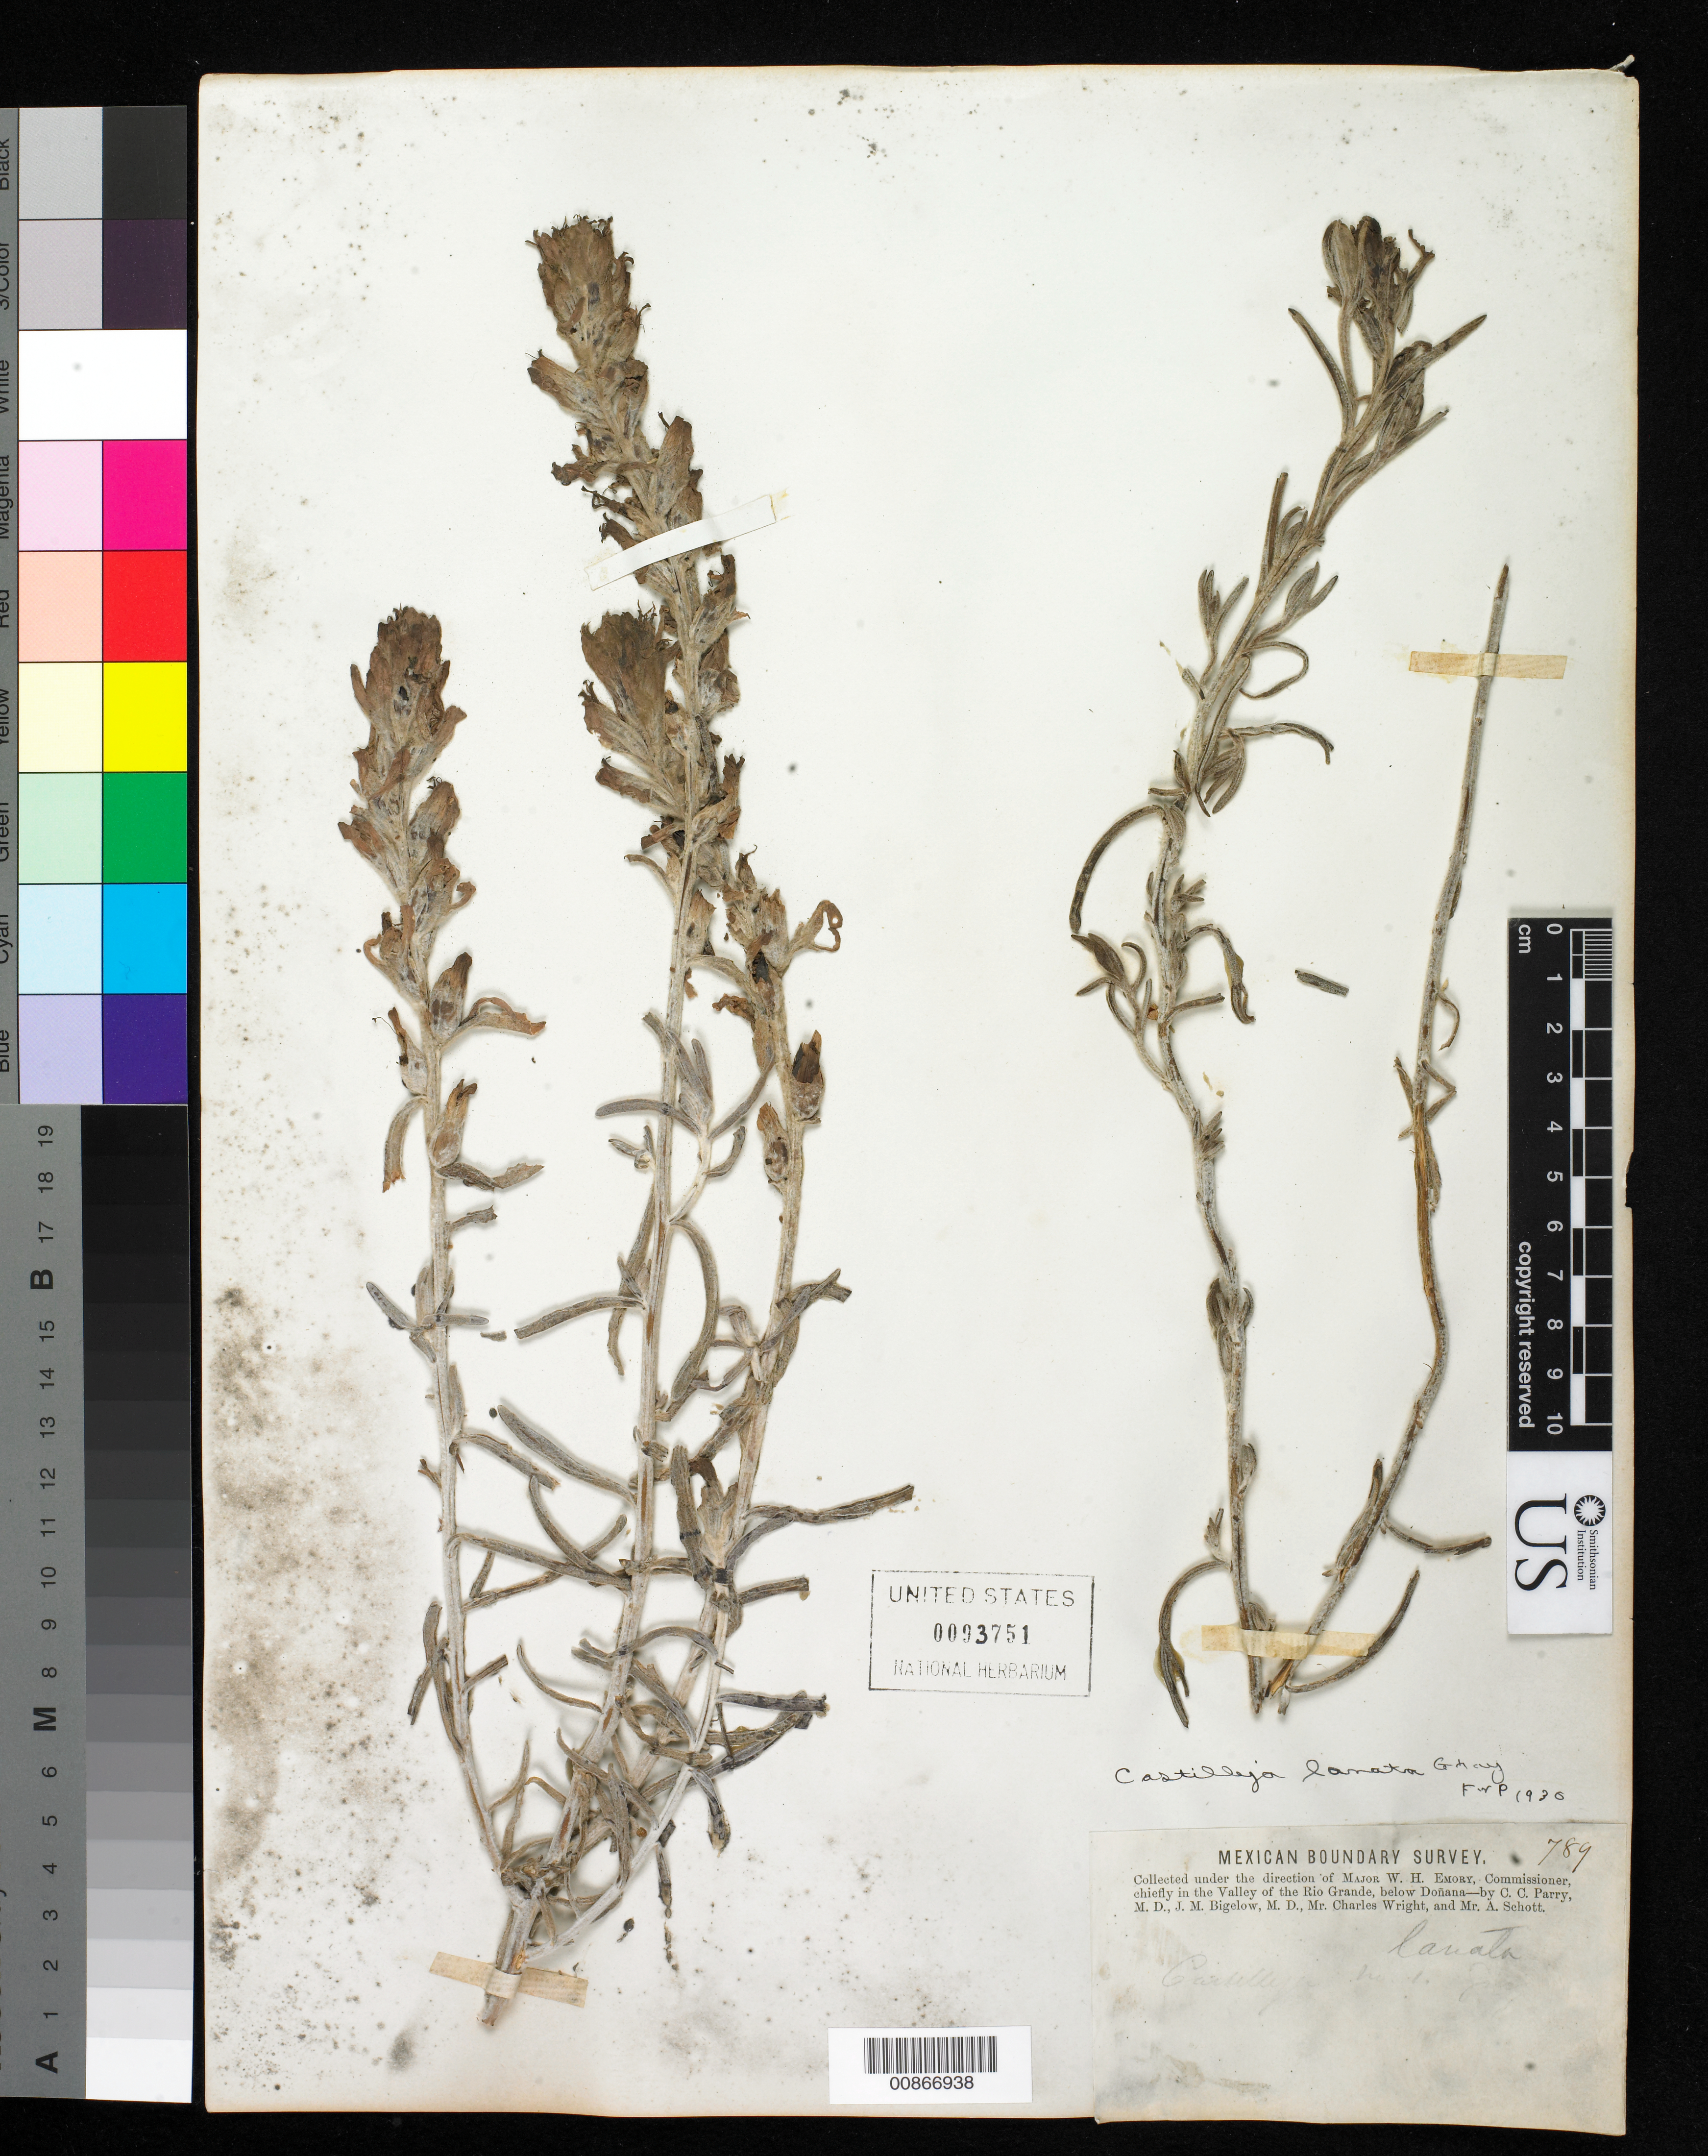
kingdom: Plantae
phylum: Tracheophyta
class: Magnoliopsida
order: Lamiales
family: Orobanchaceae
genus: Castilleja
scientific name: Castilleja lanata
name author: A. Gray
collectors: C. C. Parry, J. M. Bigelow, C. Wright & A. C. V. Schott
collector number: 789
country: United States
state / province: New Mexico / Texas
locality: Valley of the Rio Grande, below Doñana.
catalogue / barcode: US 93751